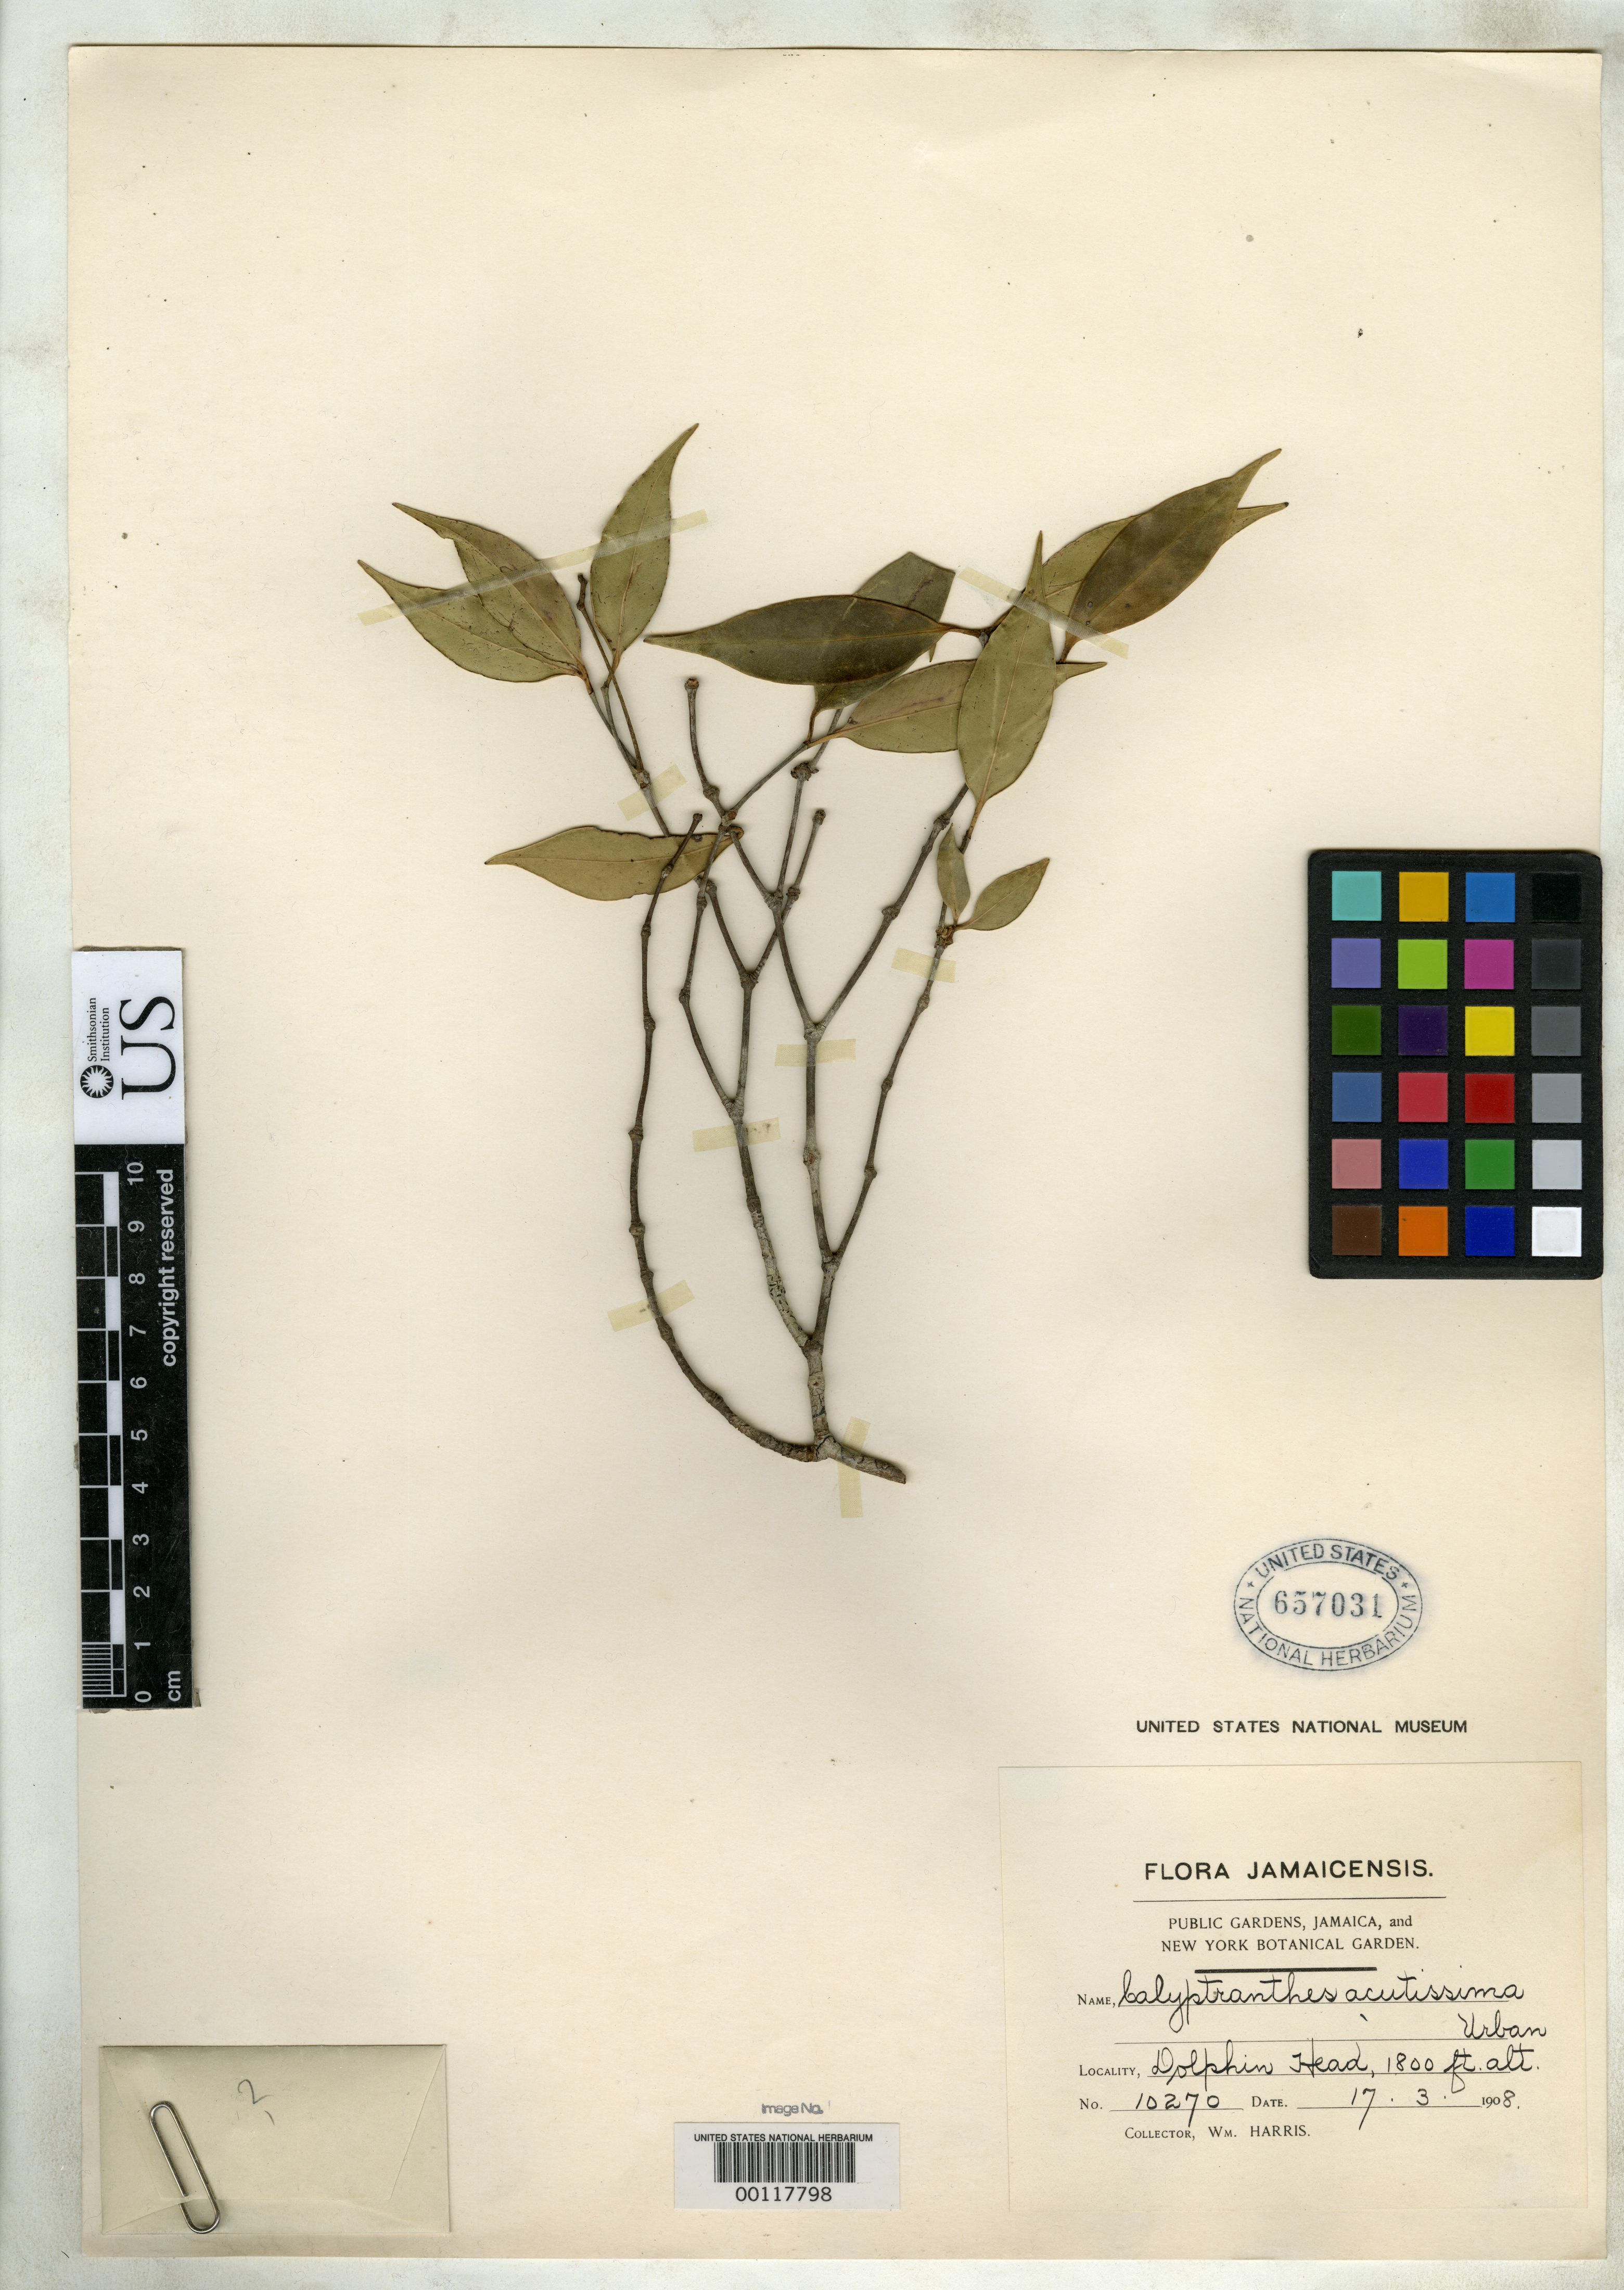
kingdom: Plantae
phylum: Tracheophyta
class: Magnoliopsida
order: Myrtales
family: Myrtaceae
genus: Calyptranthes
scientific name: Calyptranthes acutissima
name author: Urb.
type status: Isotype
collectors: W. H. Harris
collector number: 10270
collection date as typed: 17 Sept. 1906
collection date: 1906-09-17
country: Jamaica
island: Greater Antilles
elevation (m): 610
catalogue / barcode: US 657031